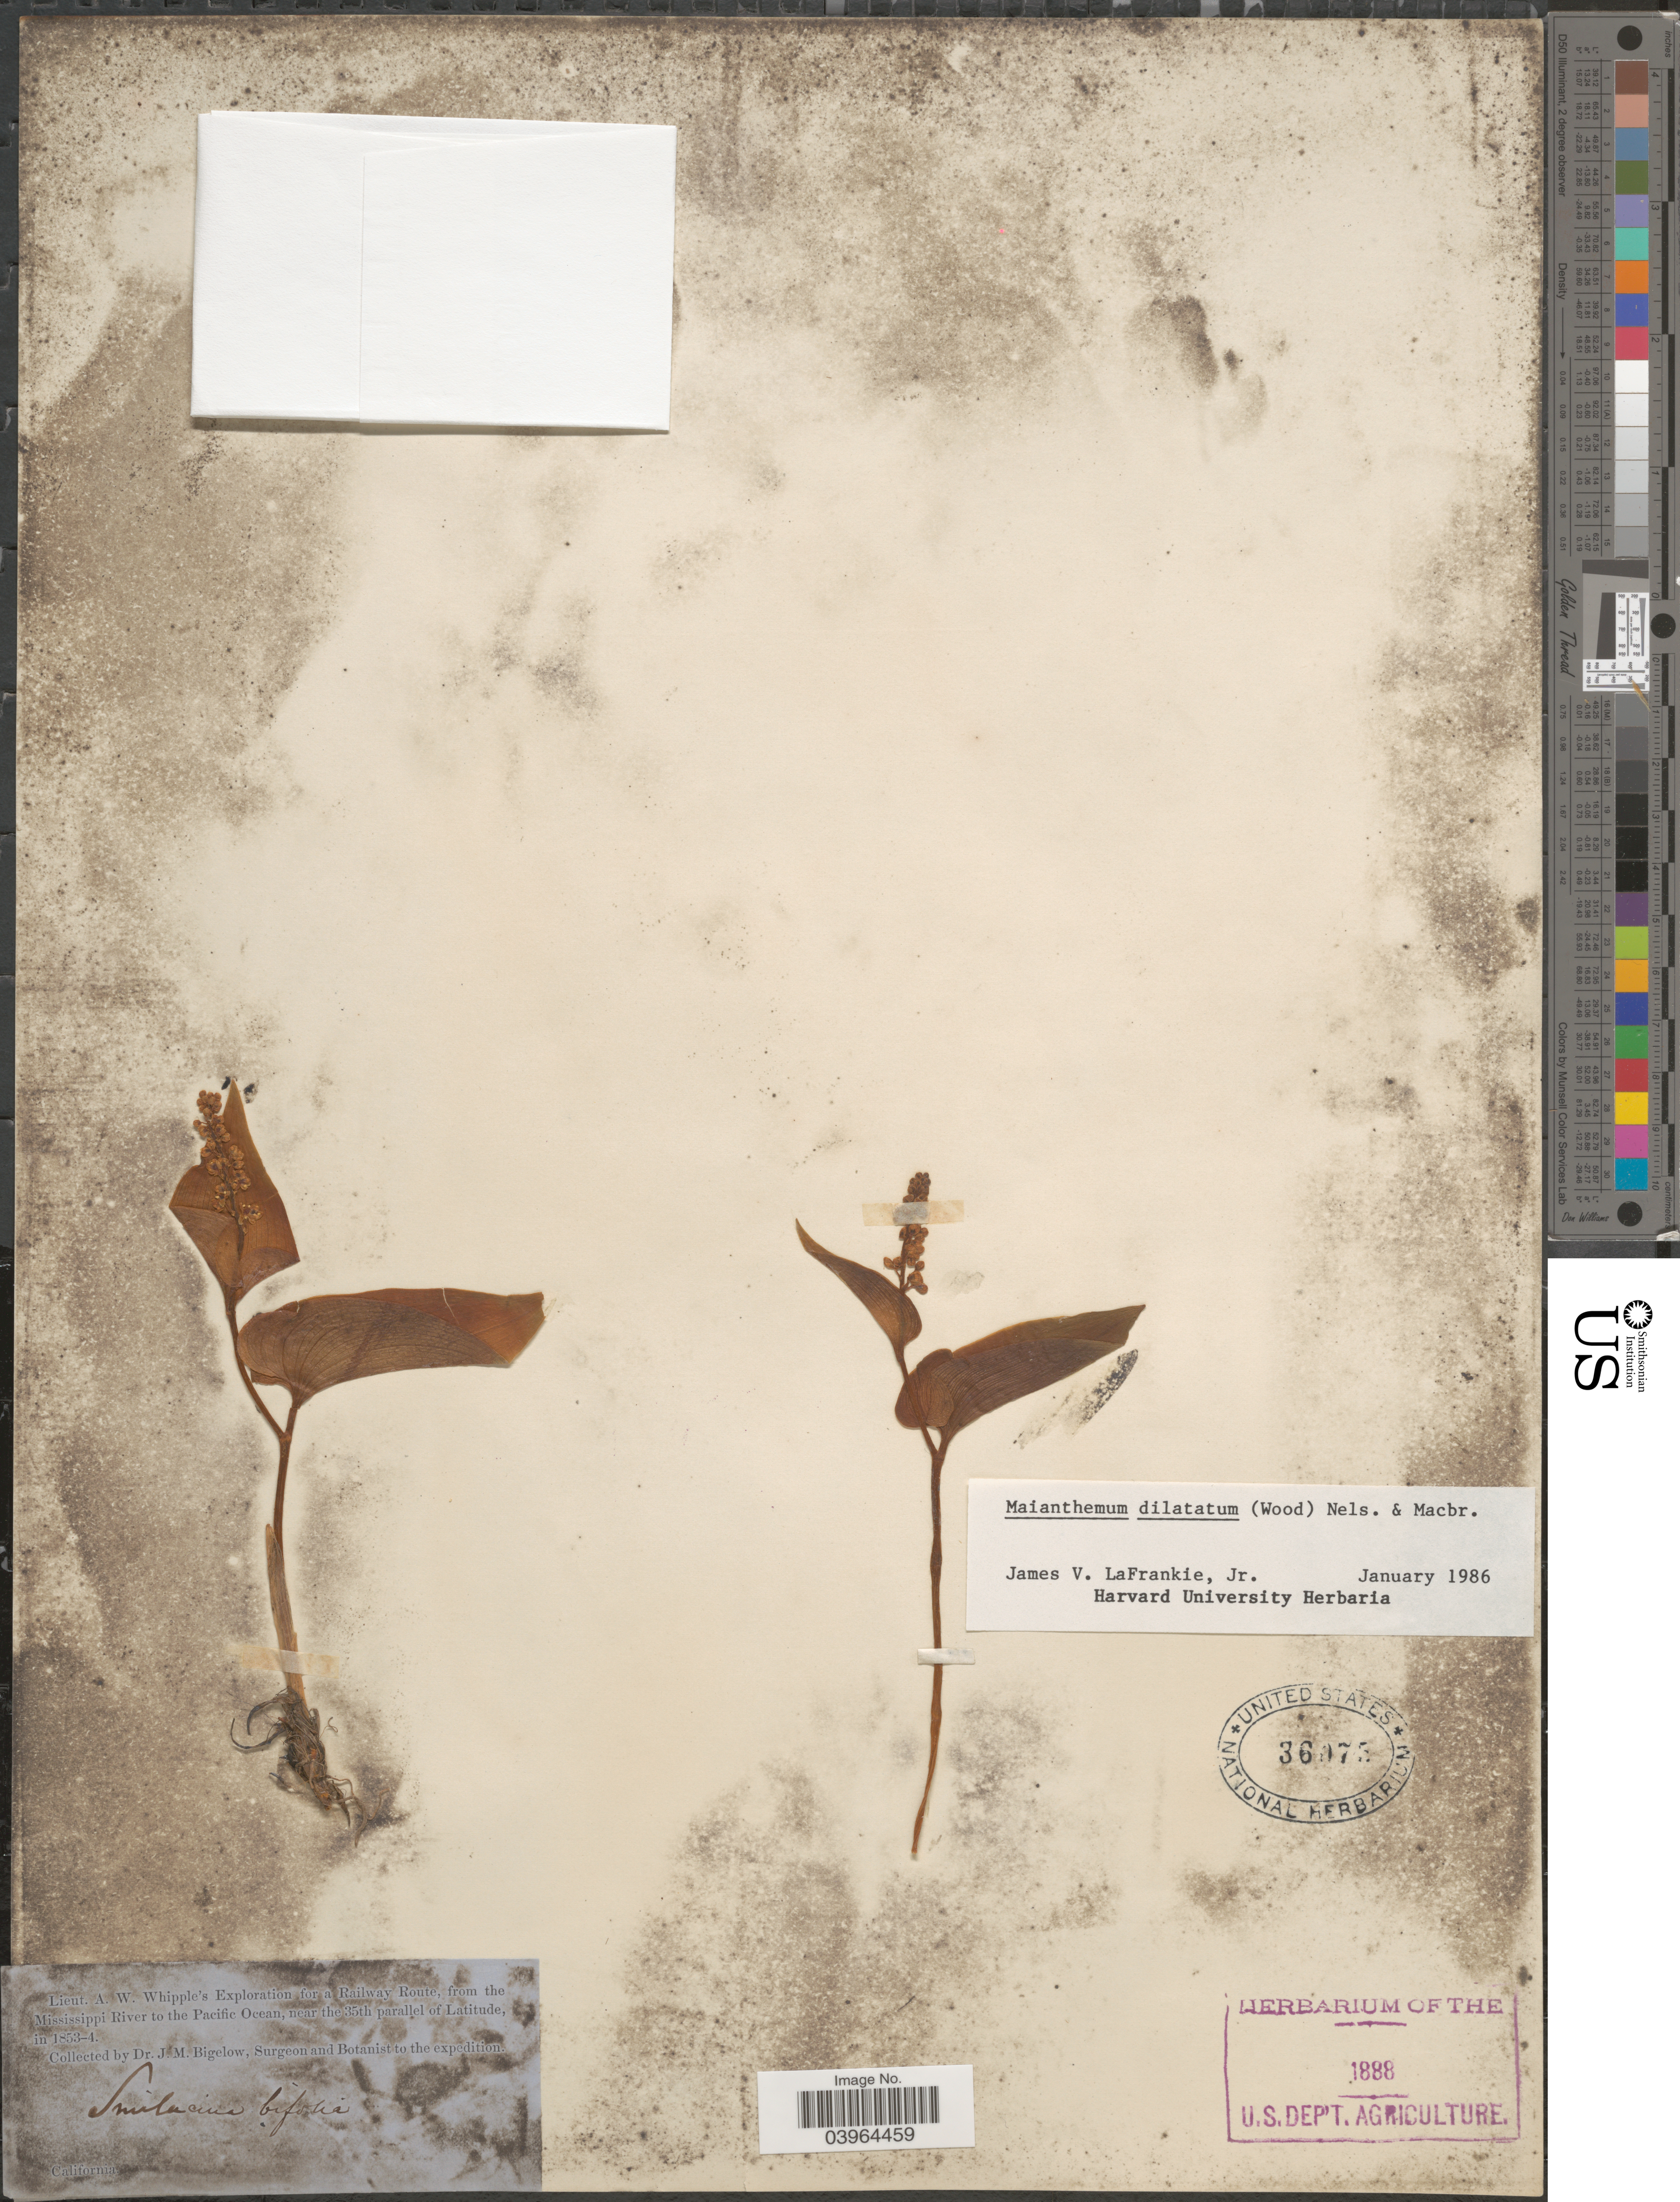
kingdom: Plantae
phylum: Tracheophyta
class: Liliopsida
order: Asparagales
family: Asparagaceae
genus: Maianthemum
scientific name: Maianthemum dilatatum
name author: (Alph. Wood) A. Nelson & J.F. Macbr.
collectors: J. M. Bigelow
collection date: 1853/1854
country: United States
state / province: California